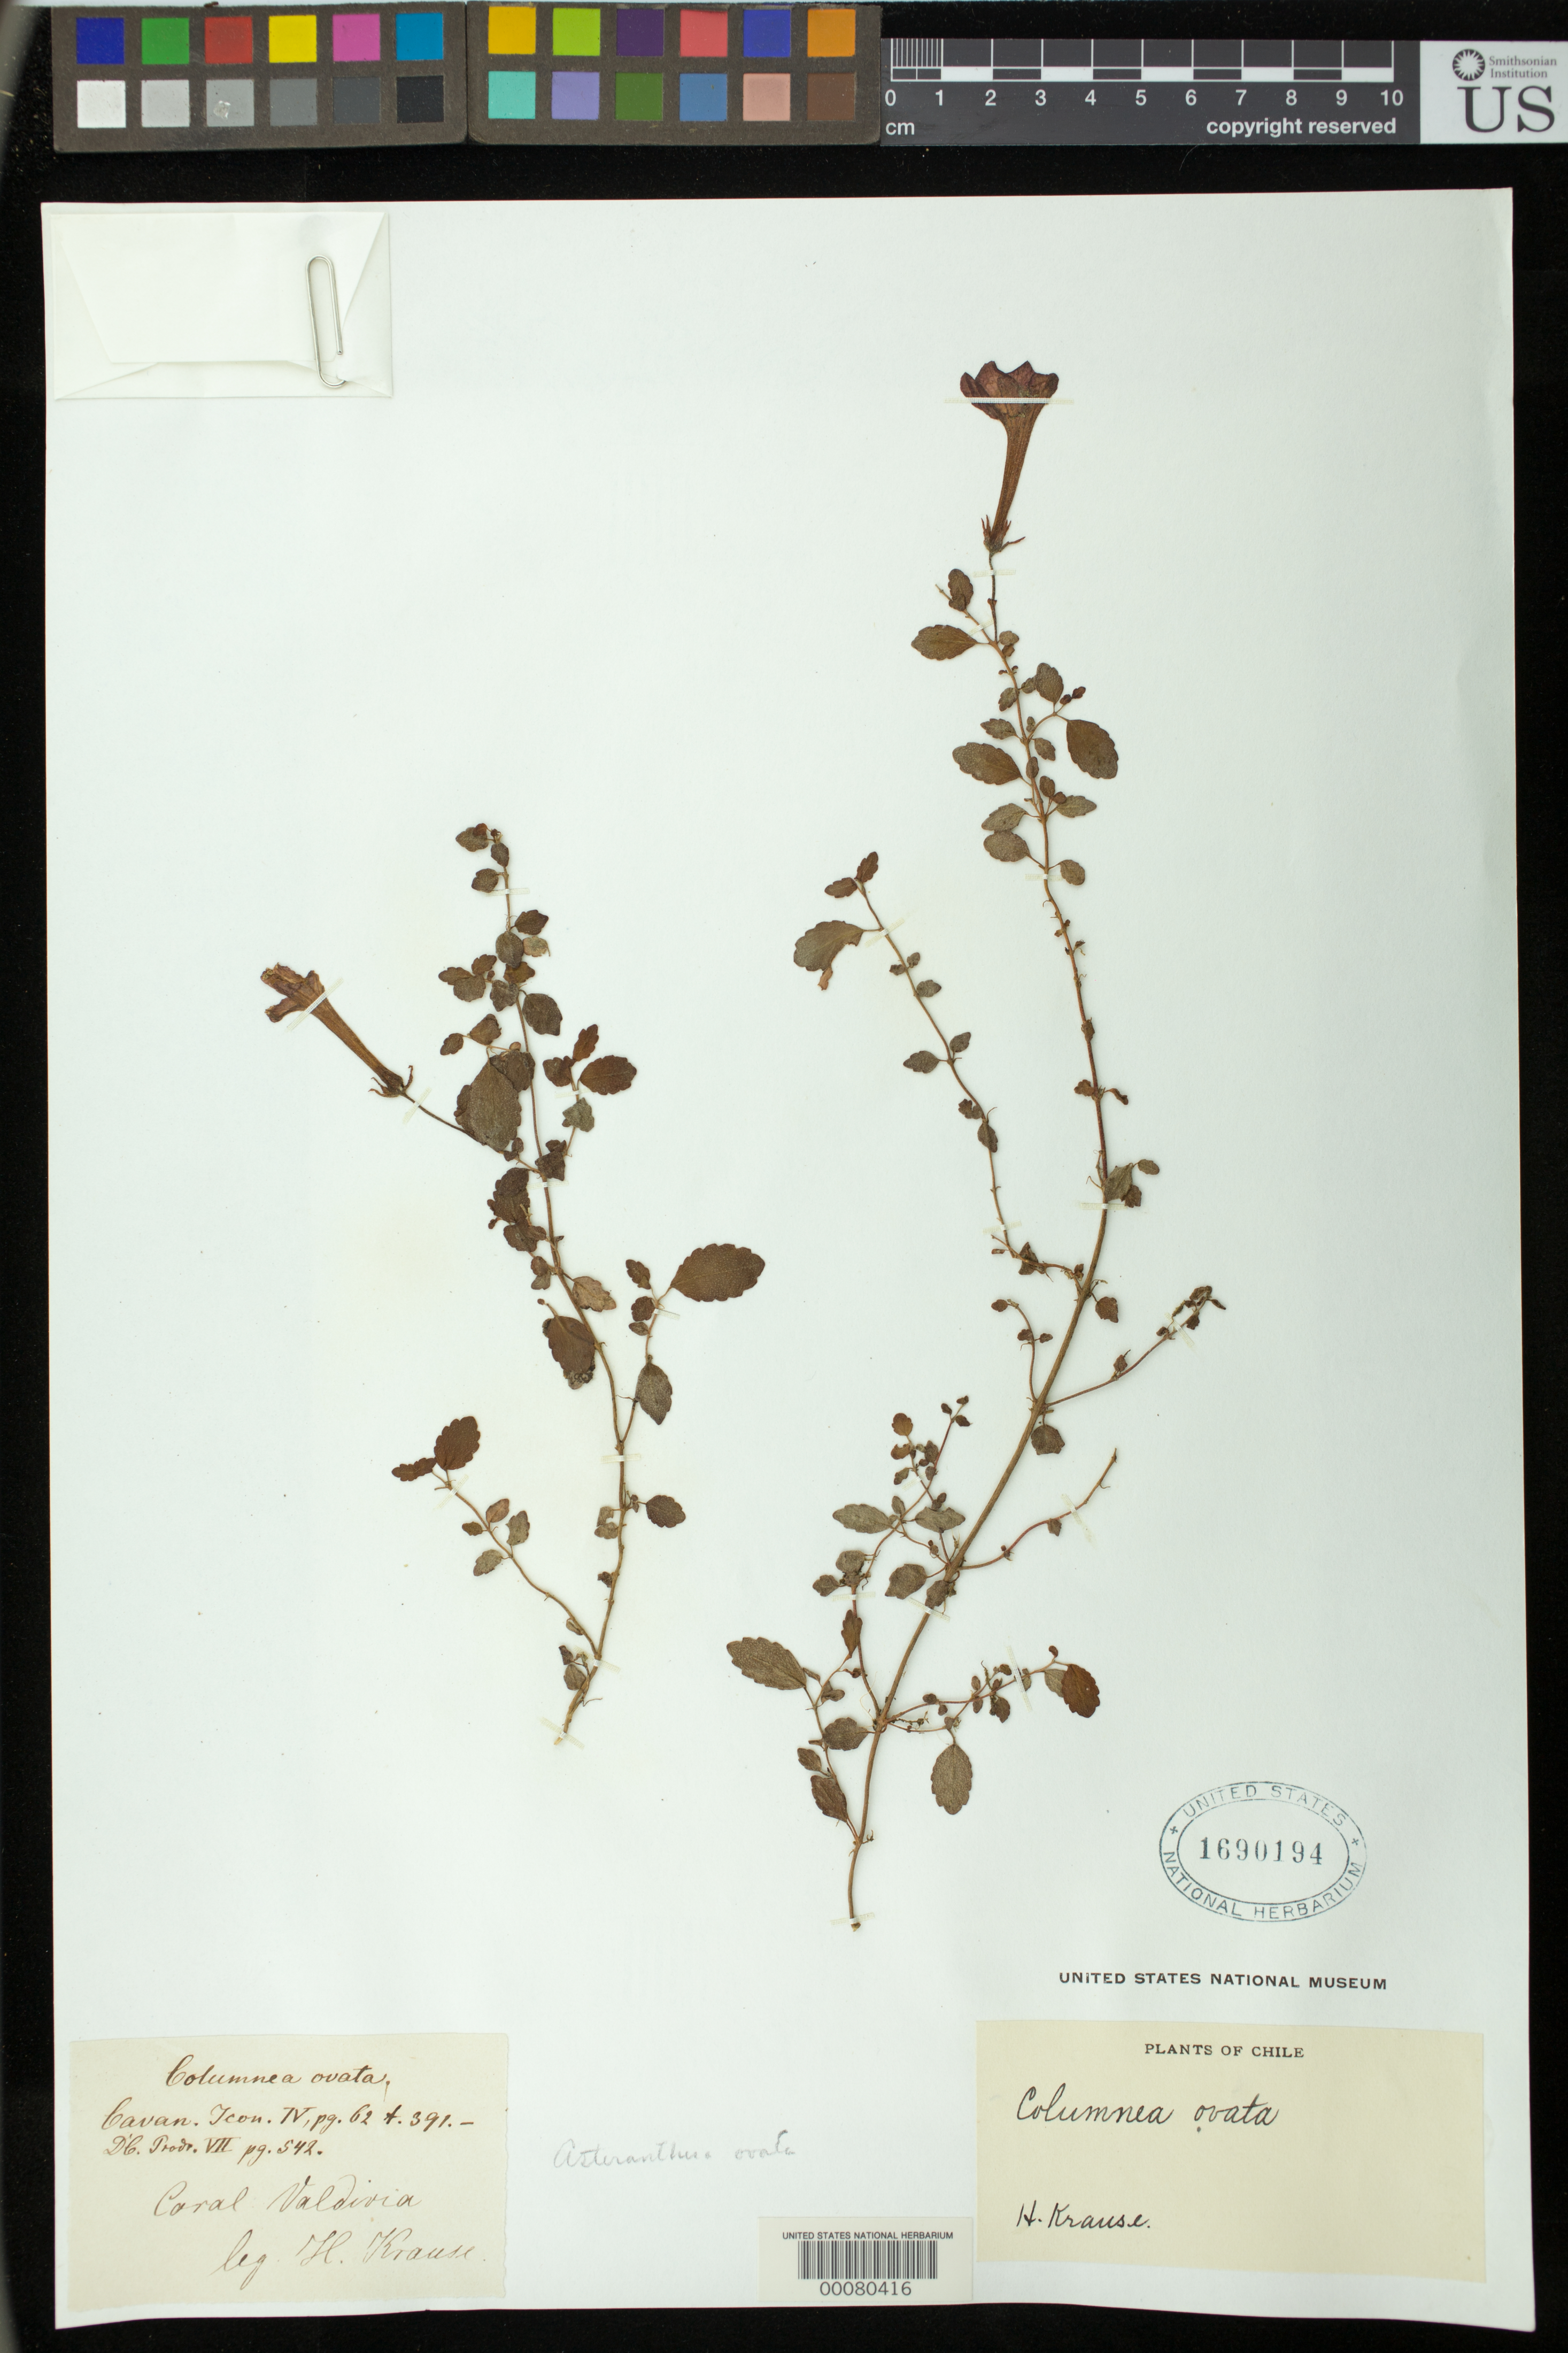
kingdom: Plantae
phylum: Tracheophyta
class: Magnoliopsida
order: Lamiales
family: Gesneriaceae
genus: Asteranthera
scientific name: Asteranthera ovata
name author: (Cav.) Hanst.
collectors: H. Krause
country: Chile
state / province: Los Ríos (XIV)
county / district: Valdivia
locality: Coral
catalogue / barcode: US 1690194